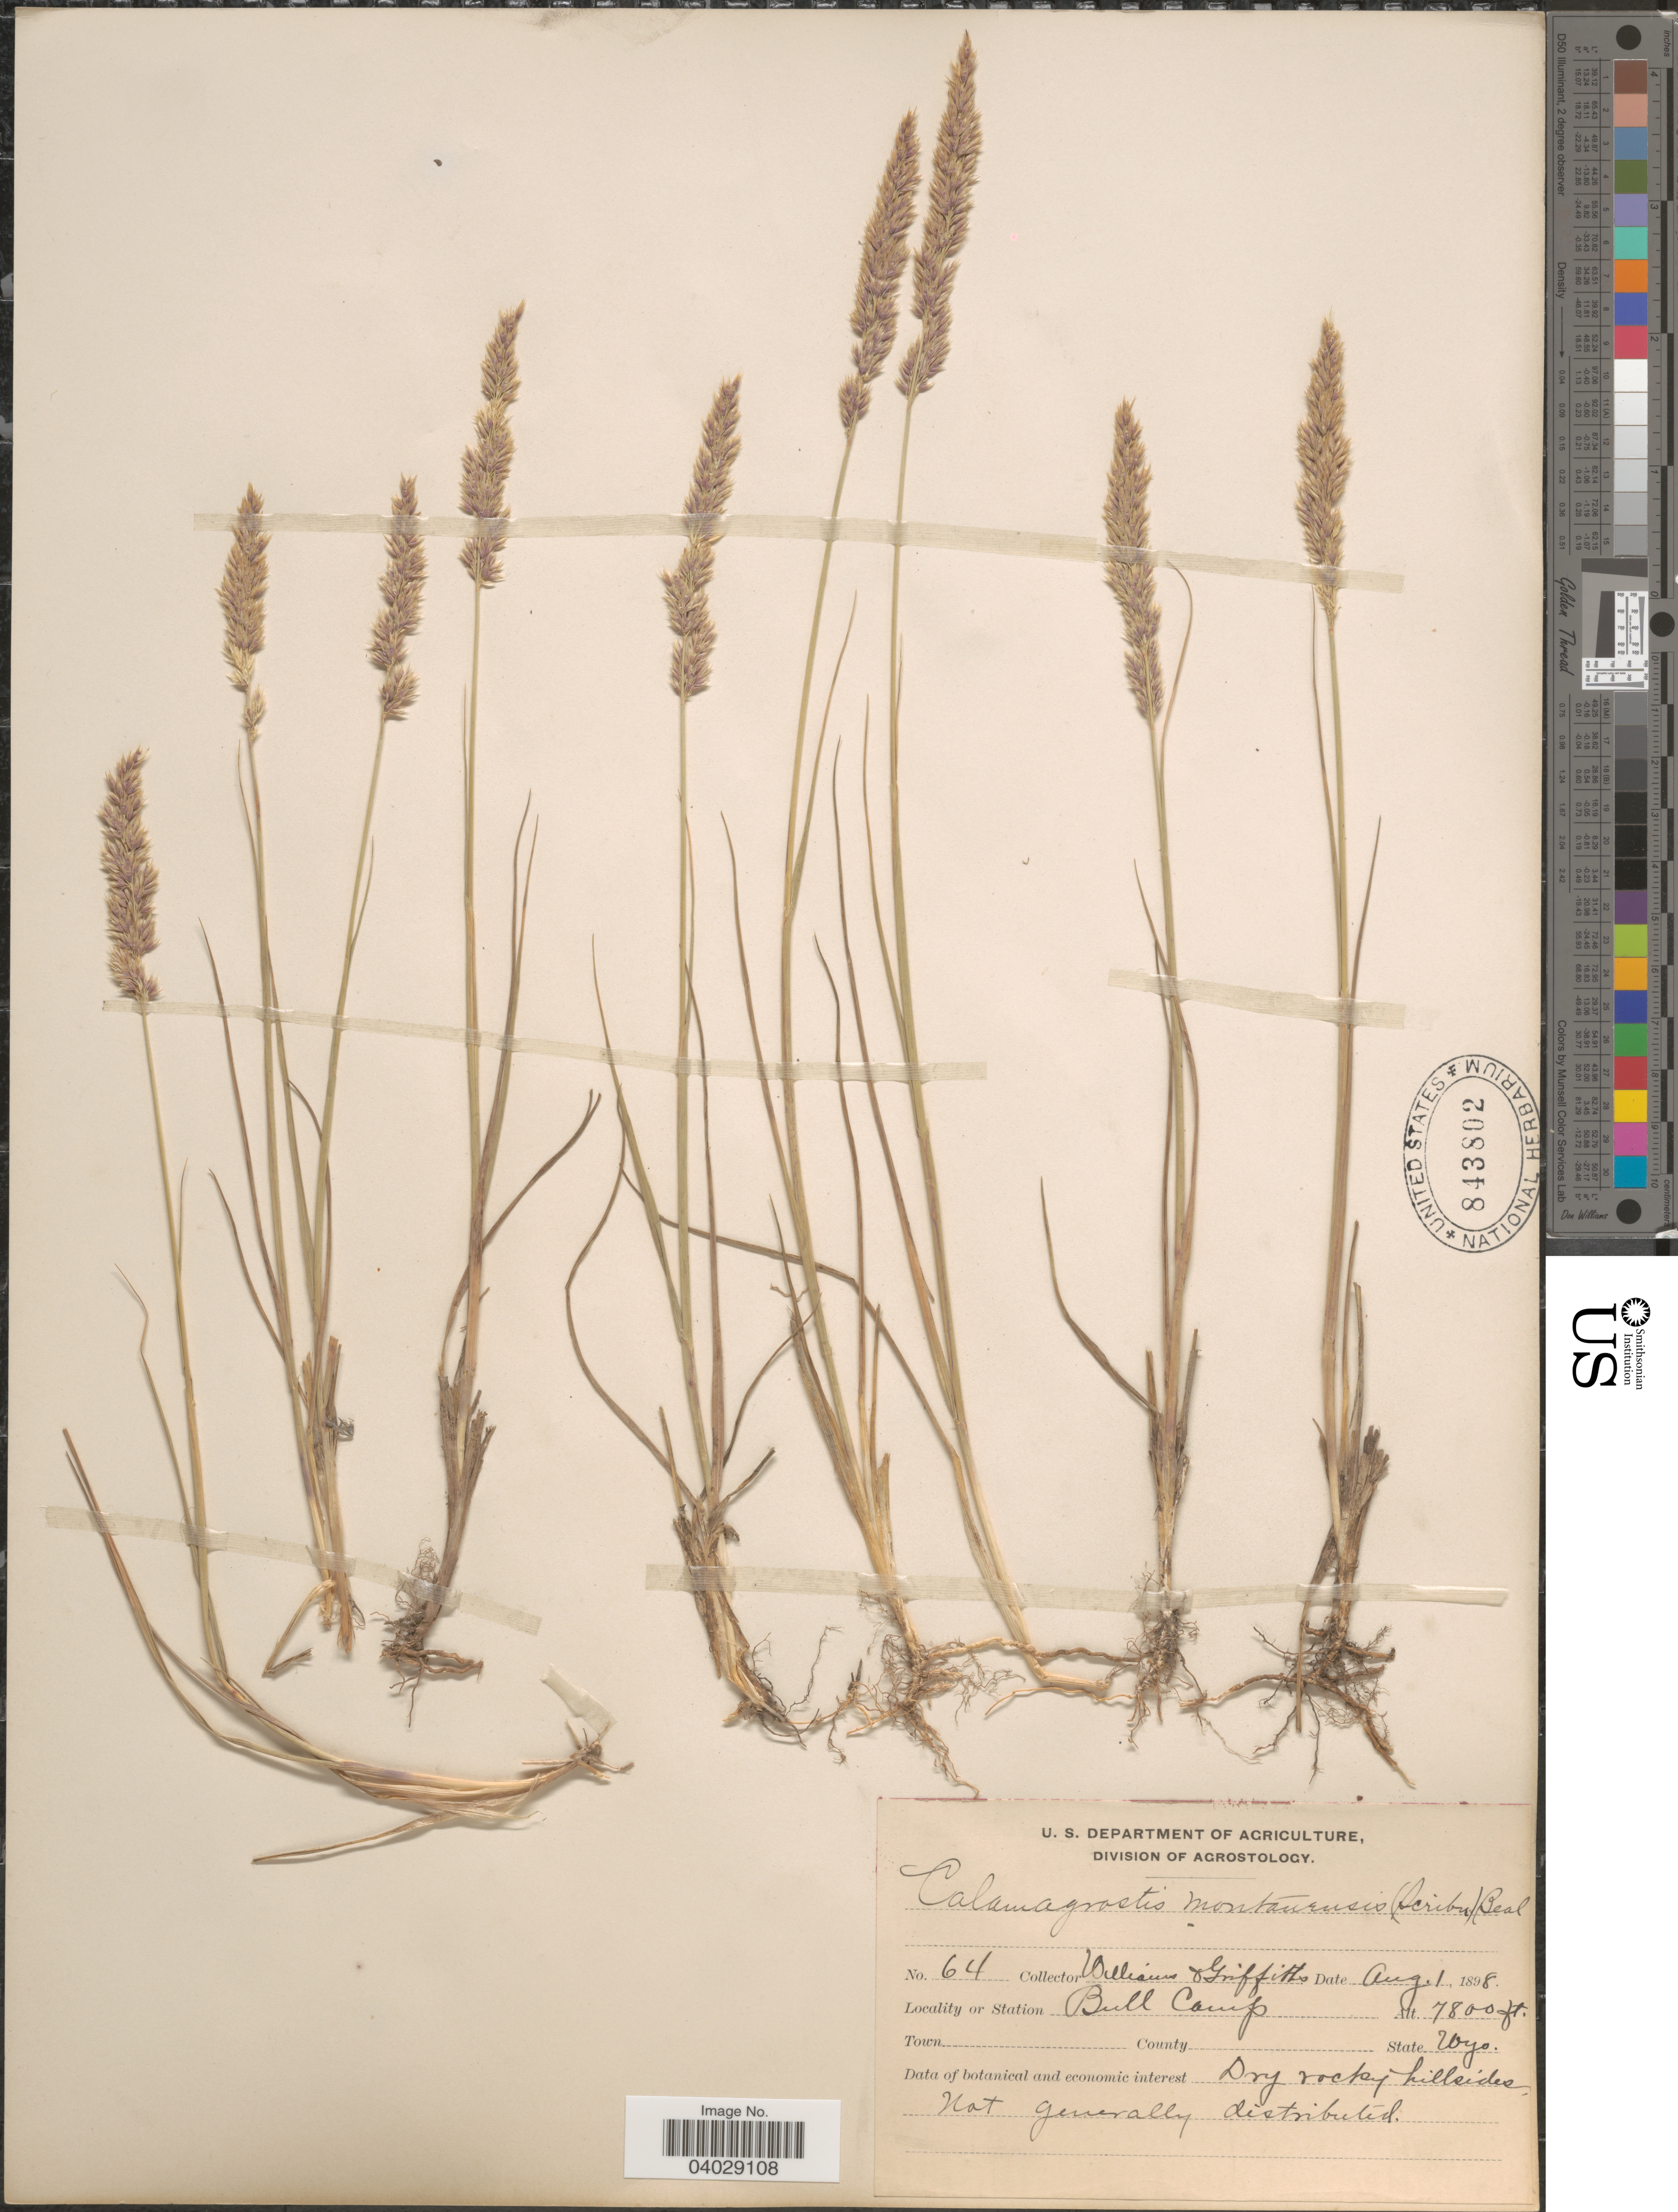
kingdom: Plantae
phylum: Tracheophyta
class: Liliopsida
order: Poales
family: Poaceae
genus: Calamagrostis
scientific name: Calamagrostis montanensis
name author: Scribn. ex Vasey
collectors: -- Williams & -- Griffiths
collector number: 64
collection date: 1898-08-01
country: United States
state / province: Wyoming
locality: Bull Camp.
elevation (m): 2377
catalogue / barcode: US 843802